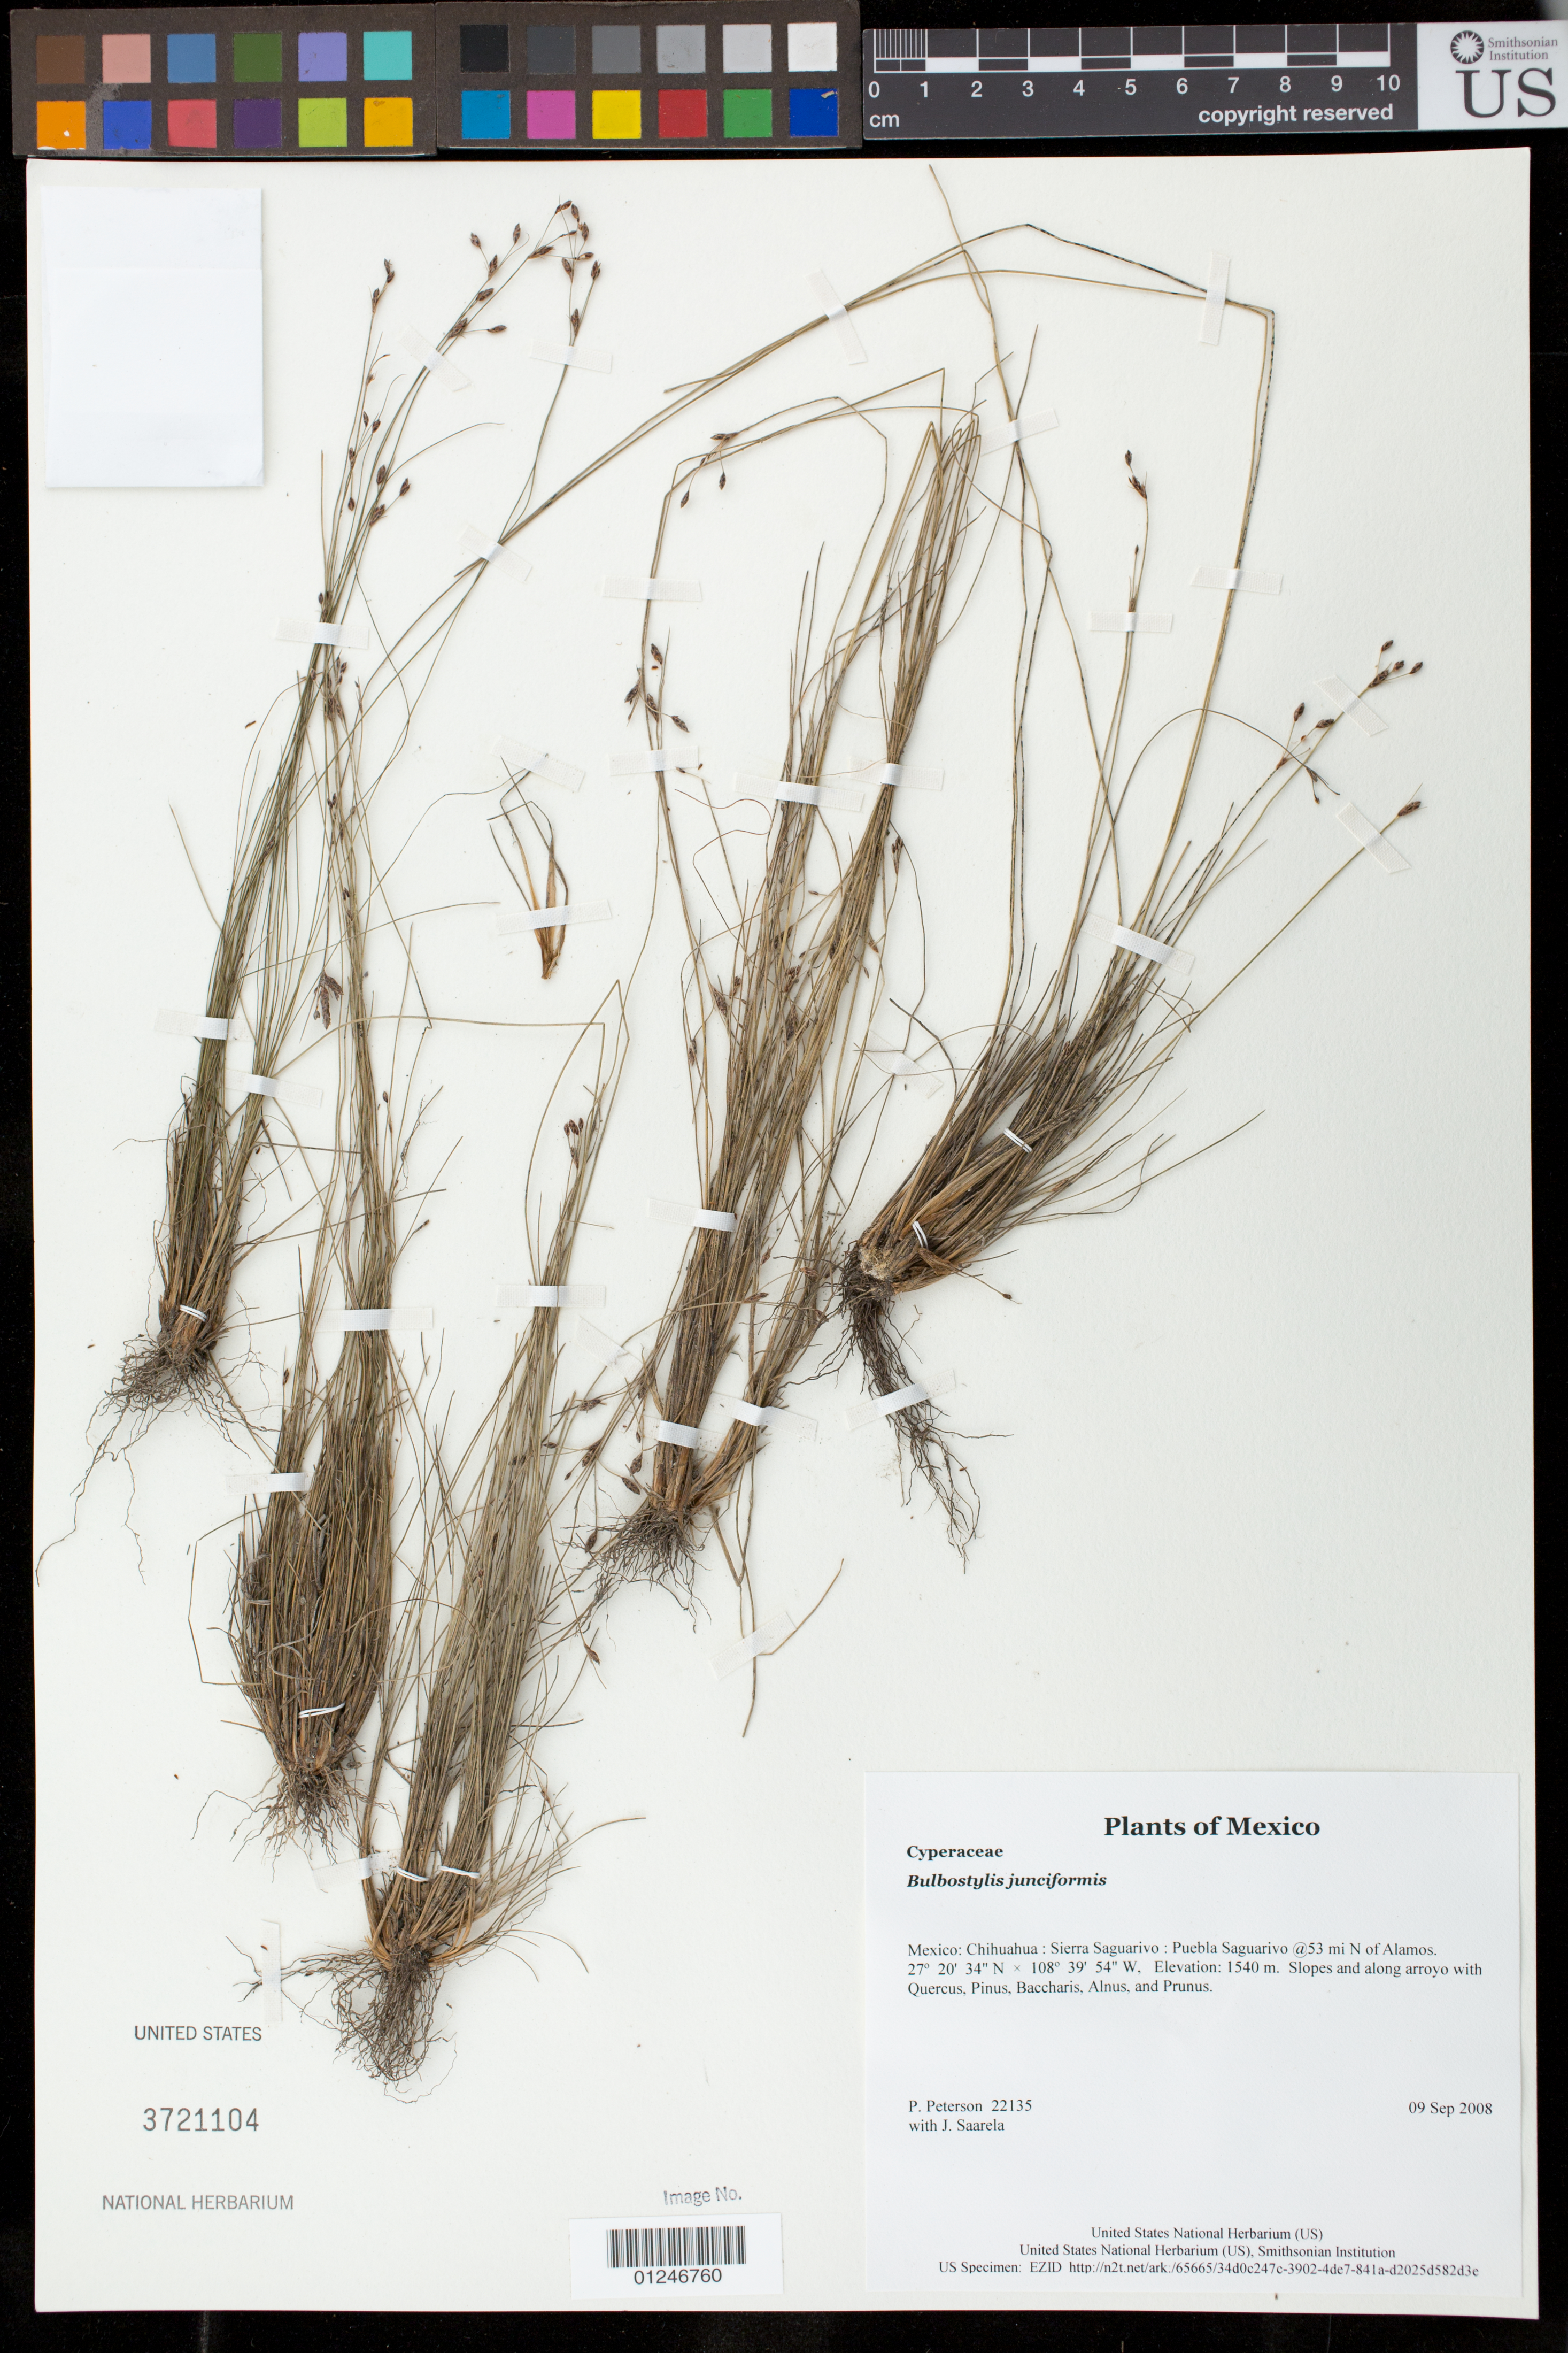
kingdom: Plantae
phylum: Tracheophyta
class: Liliopsida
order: Poales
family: Cyperaceae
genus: Bulbostylis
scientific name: Bulbostylis juncoides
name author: (Vahl) Kük. ex Herter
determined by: Strong, Mark T., (BOT), Smithsonian Institution - National Museum of Natural History (UNITED STATES)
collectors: P. M. Peterson & J. Saarela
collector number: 22135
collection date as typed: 09 Sep 2008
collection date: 2008-09-09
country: Mexico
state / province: Chihuahua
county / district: Sierra Saguarivo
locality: Puebla Saguarivo @53 mi N of Alamos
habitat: Slopes and along arroyo with Quercus, Pinus, Baccharis, Alnus, and Prunus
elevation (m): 1540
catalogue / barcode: US 3721104